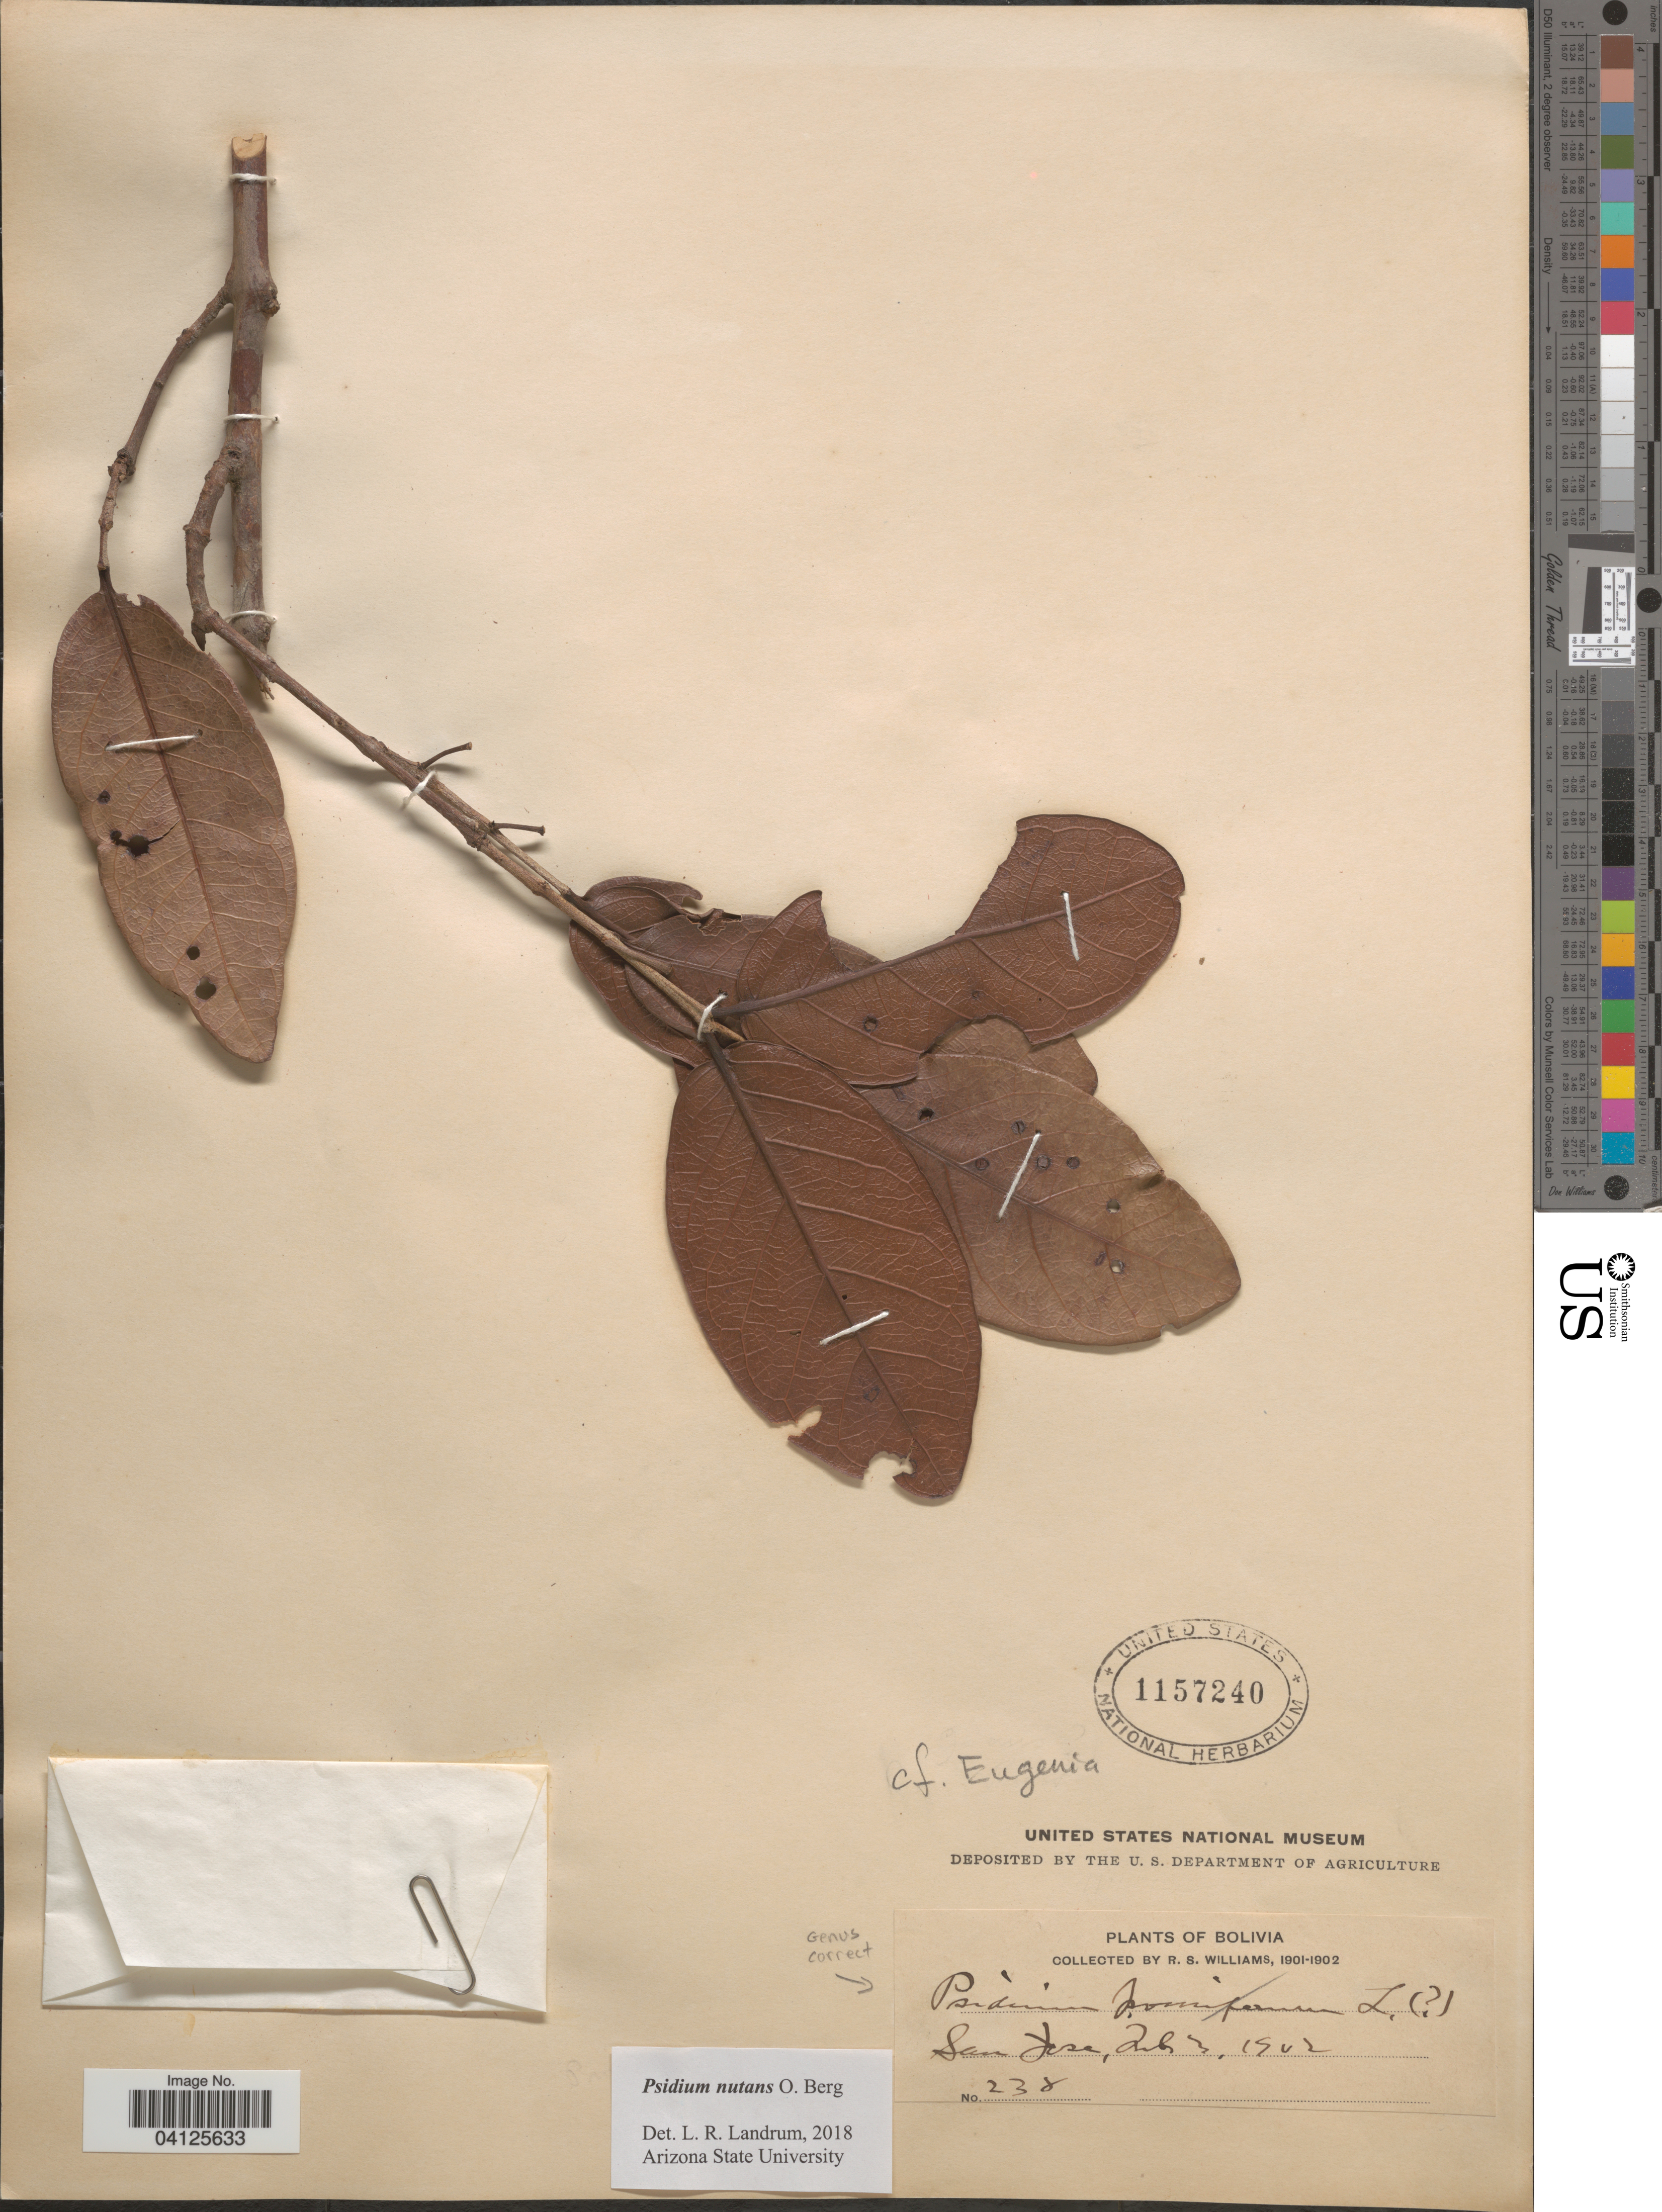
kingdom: Plantae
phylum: Tracheophyta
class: Magnoliopsida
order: Myrtales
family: Myrtaceae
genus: Psidium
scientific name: Psidium nutans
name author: O. Berg in Mart.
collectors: R. S. Williams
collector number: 238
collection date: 1902-07-03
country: Bolivia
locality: San Jose.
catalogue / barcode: US 1157240